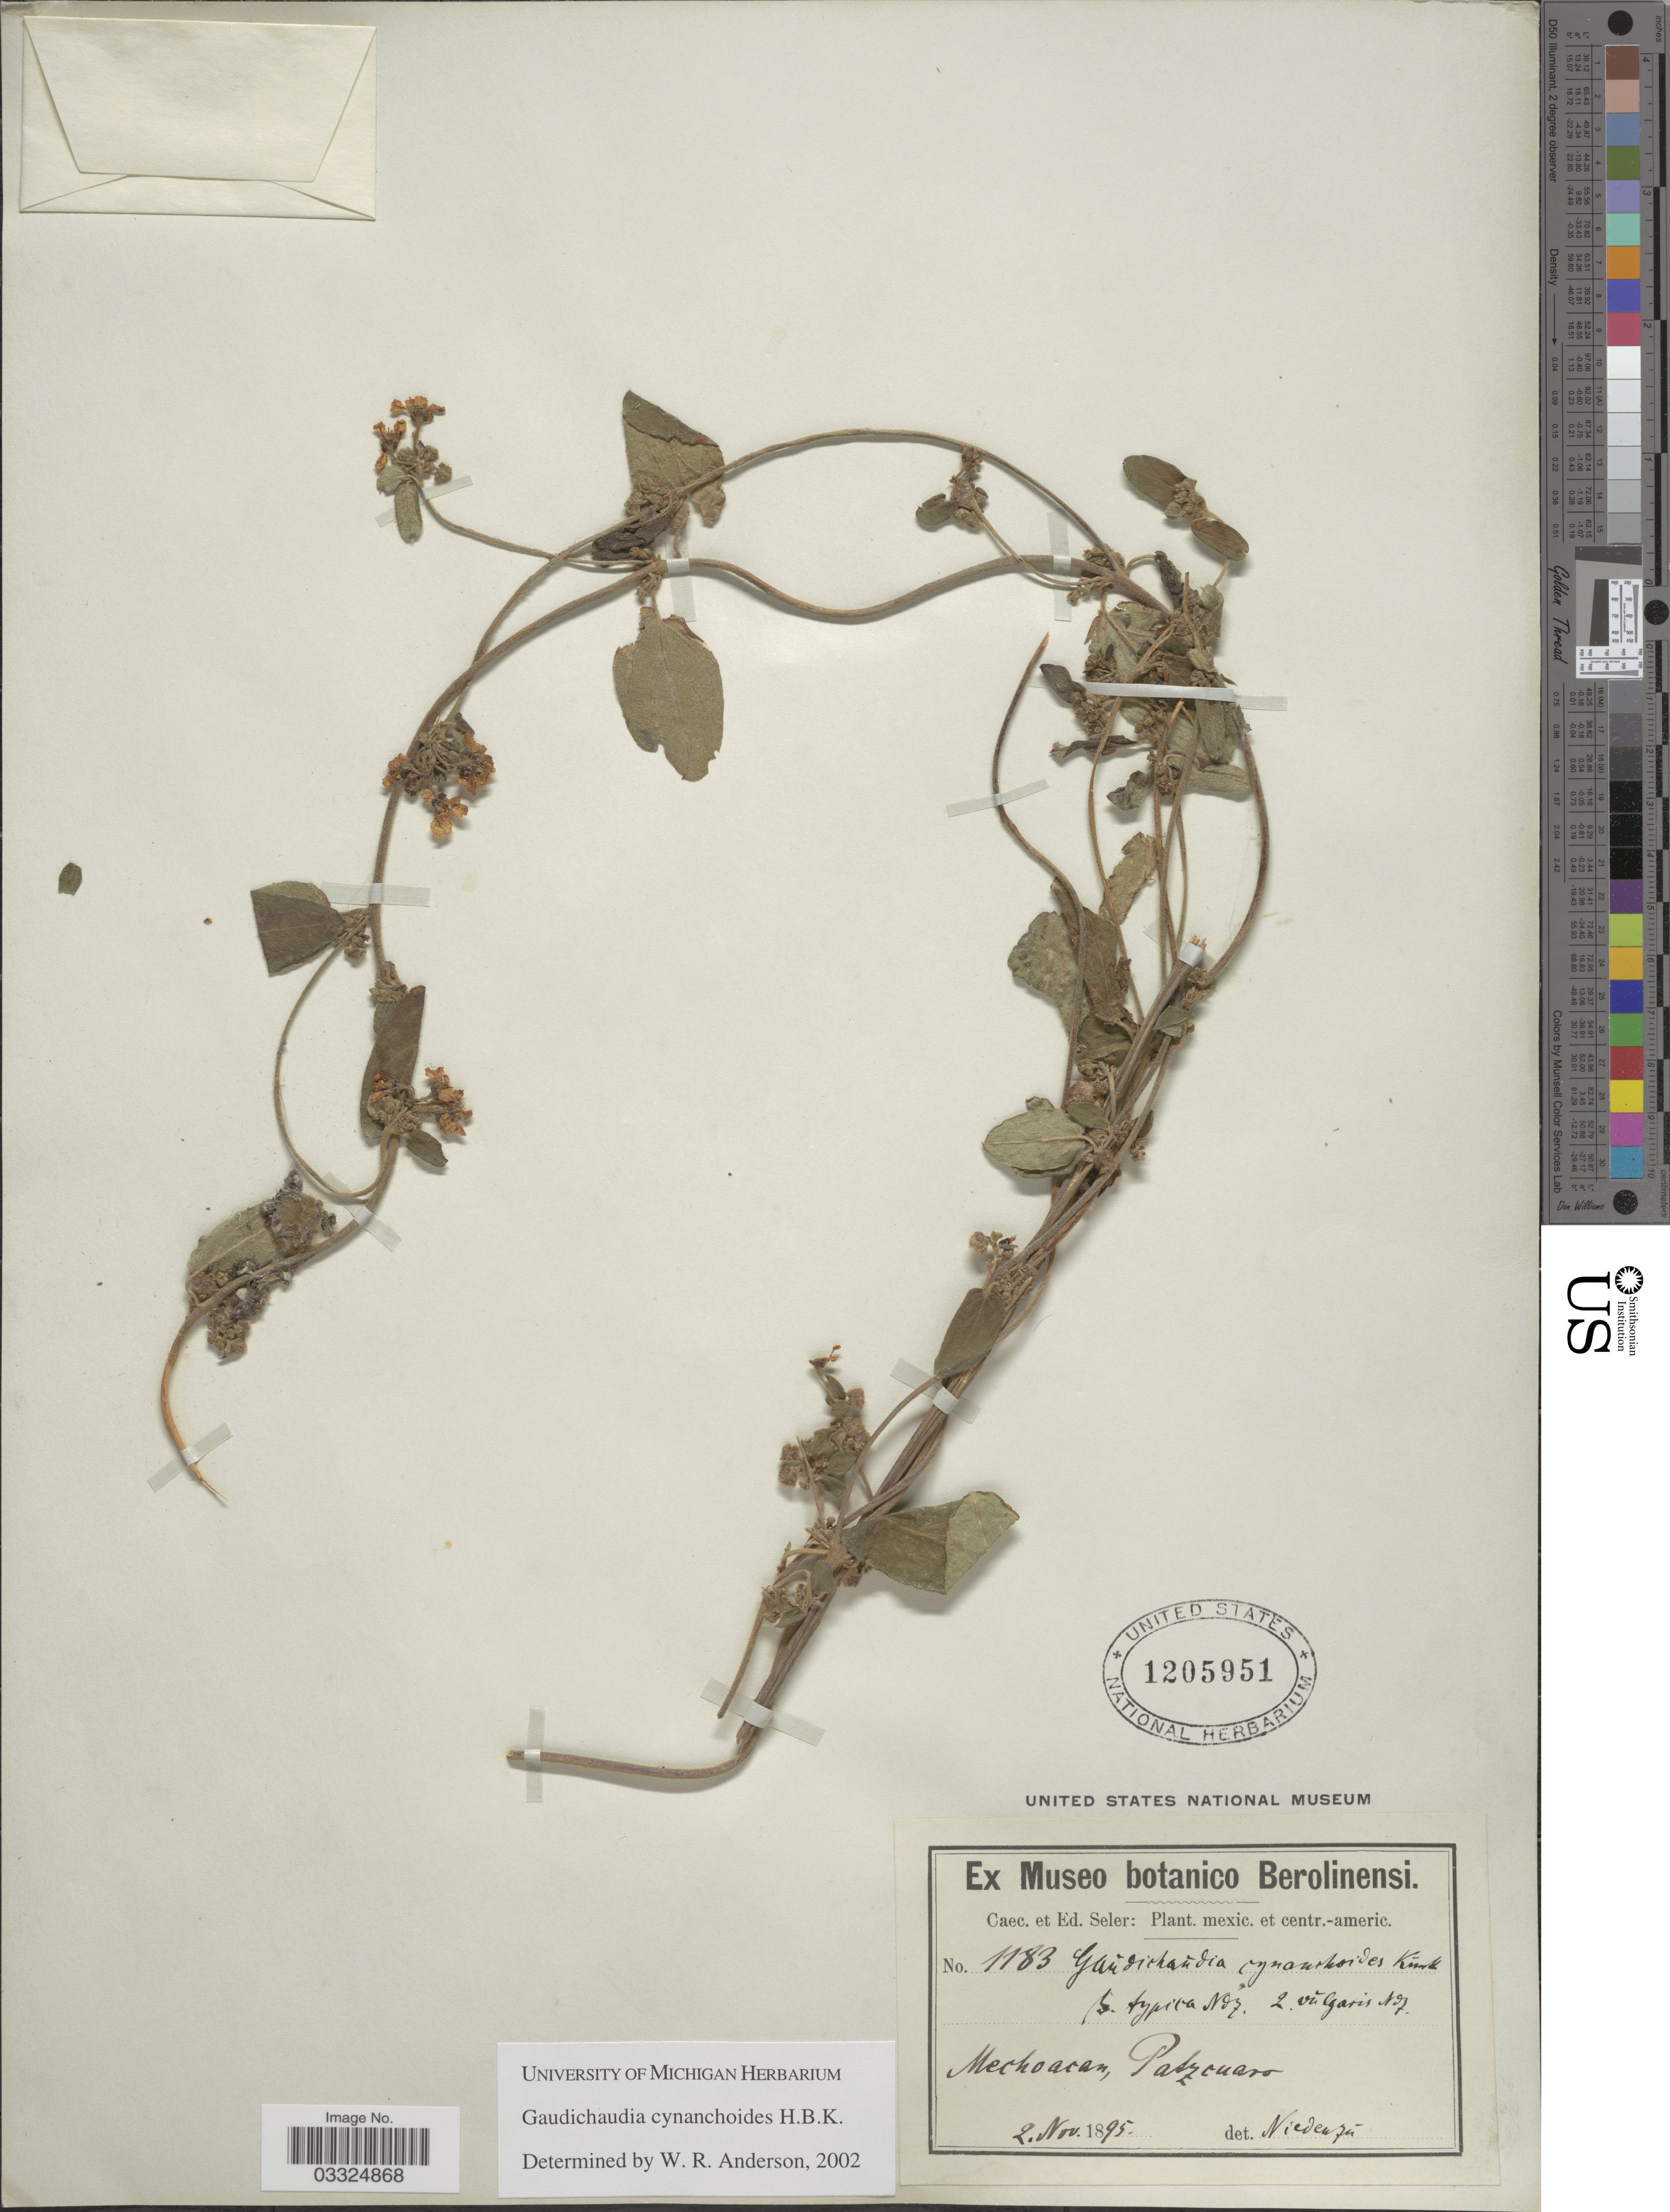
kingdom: Plantae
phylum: Tracheophyta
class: Magnoliopsida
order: Malpighiales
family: Malpighiaceae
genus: Gaudichaudia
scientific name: Gaudichaudia cynanchoides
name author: Kunth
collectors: C. Seler & E. Seler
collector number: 1183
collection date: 1895-11-02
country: Mexico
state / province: Michoacán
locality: Centr.-americ. Paszcuaro.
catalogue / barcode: US 1205951